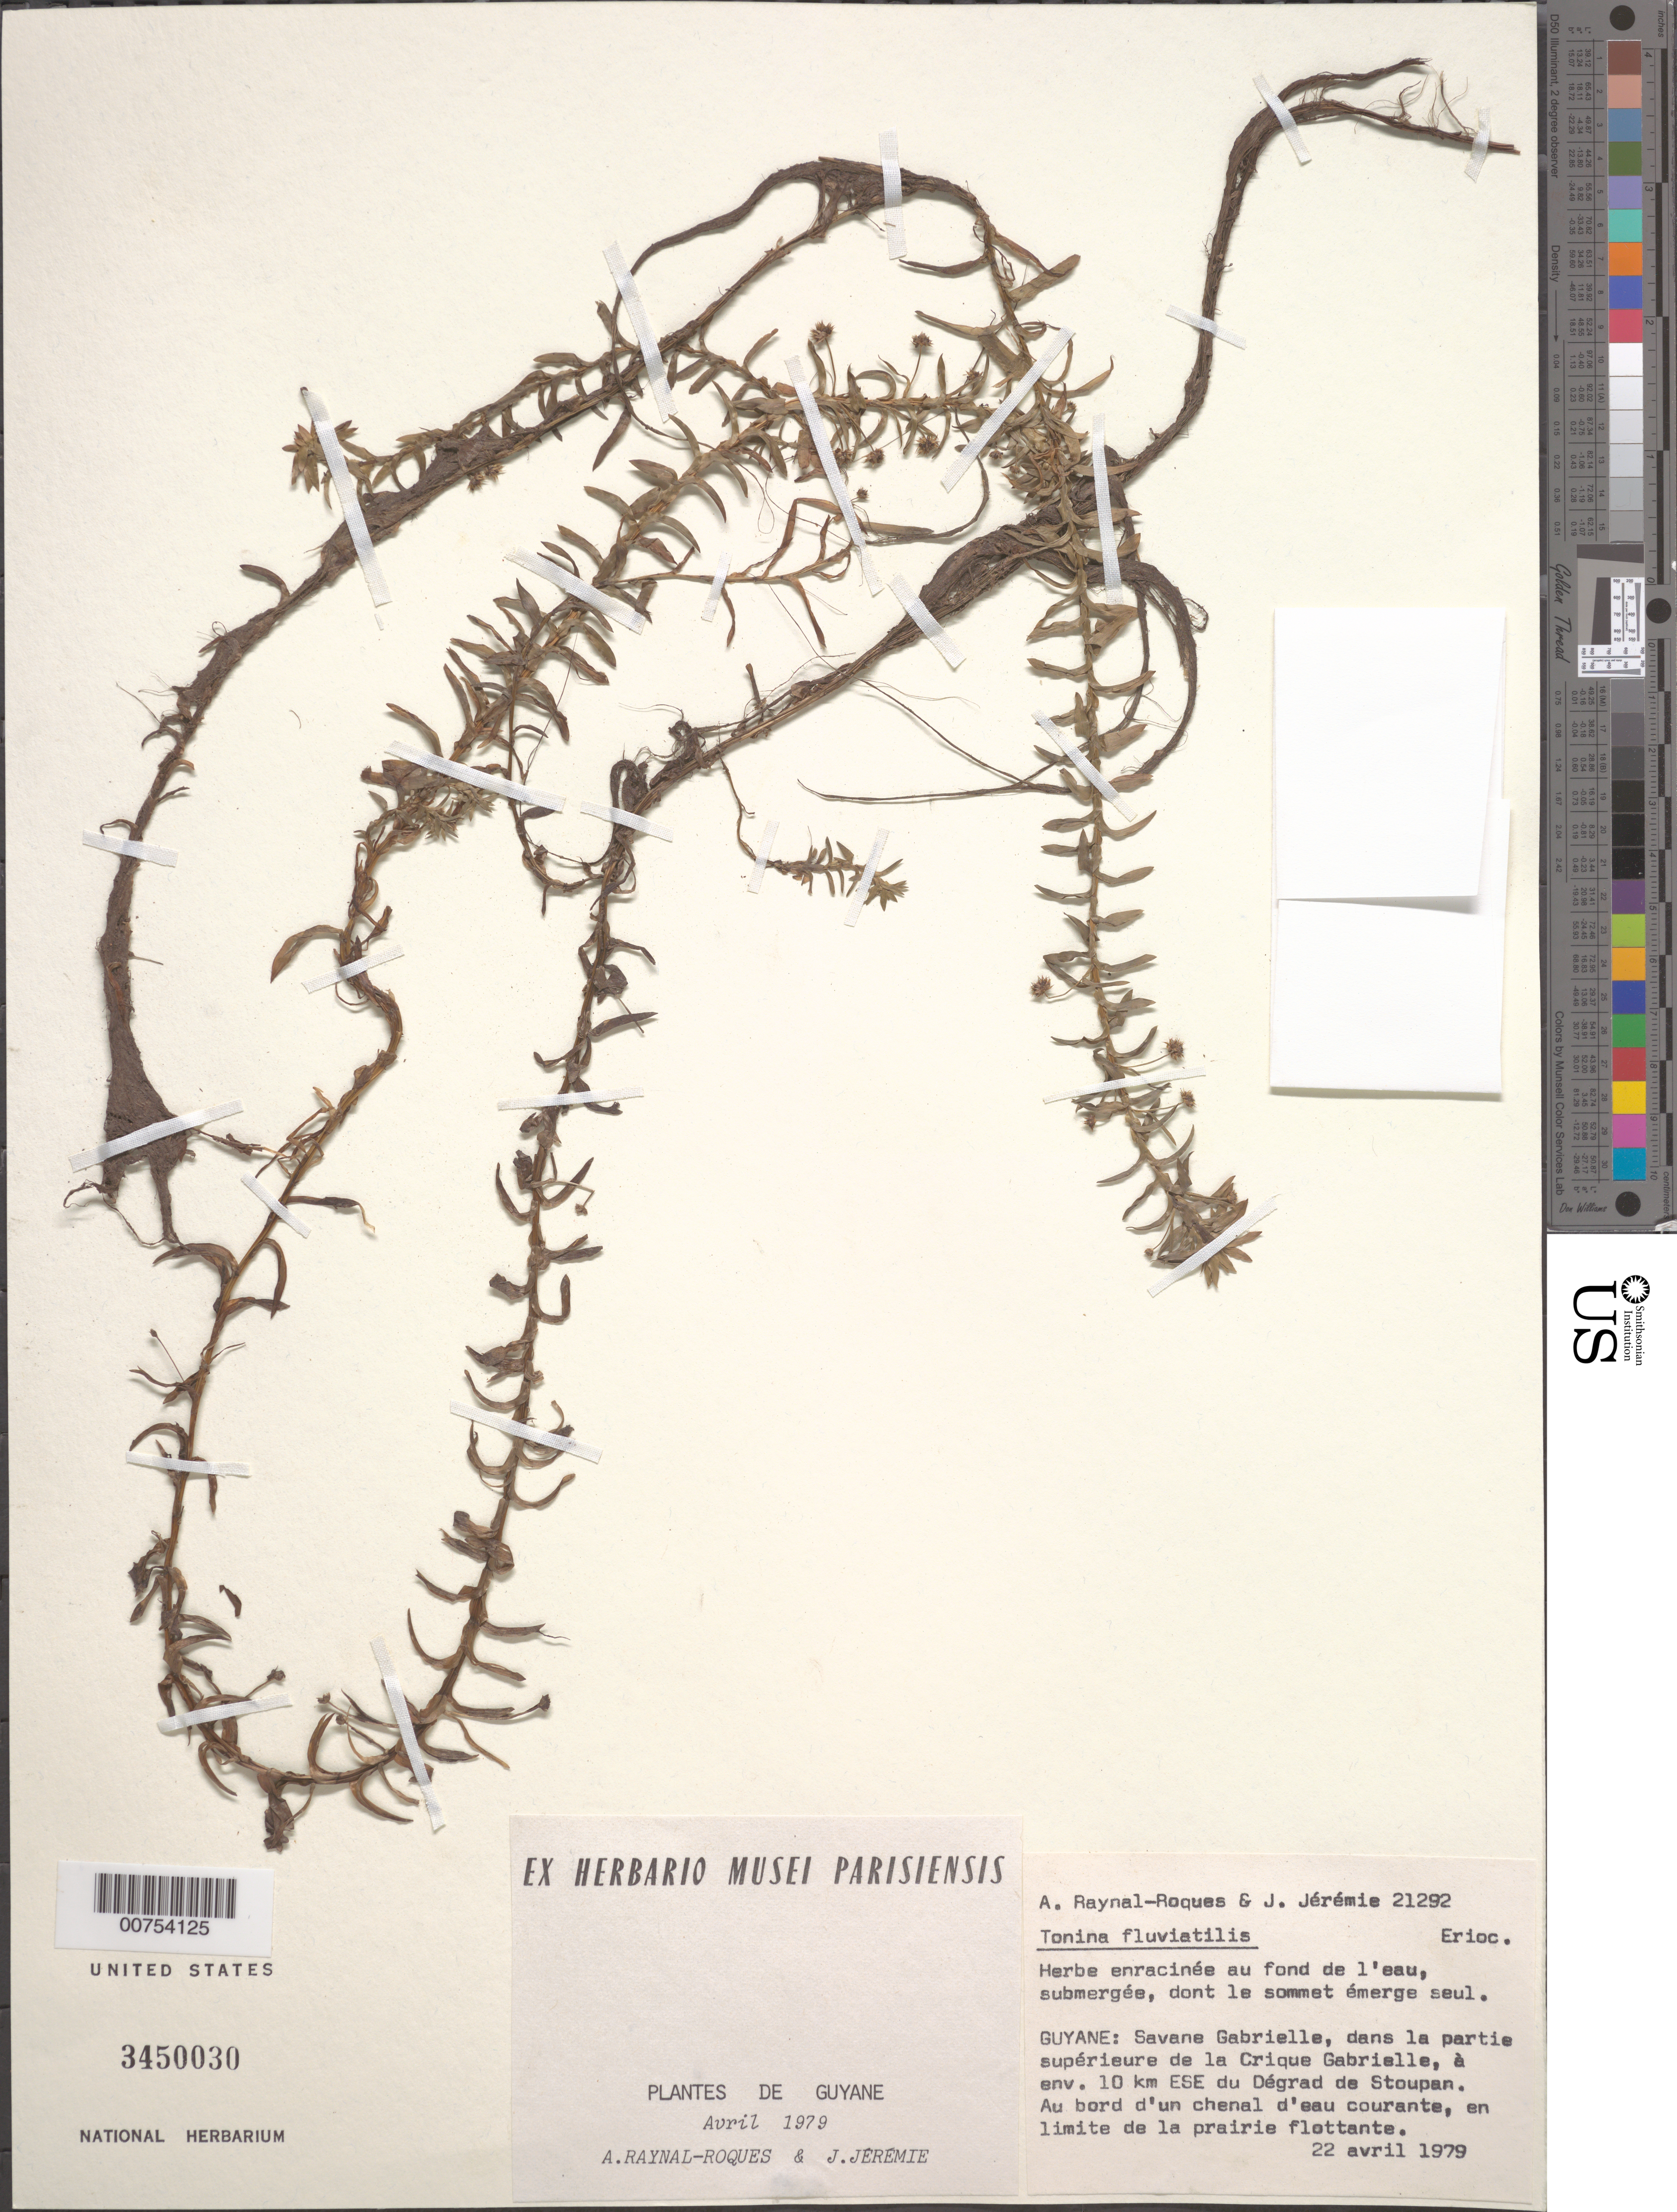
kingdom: Plantae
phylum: Tracheophyta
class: Liliopsida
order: Poales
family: Eriocaulaceae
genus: Tonina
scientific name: Tonina fluviatilis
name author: Aubl.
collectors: A. M. Raynal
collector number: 21292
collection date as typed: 22-Apr-79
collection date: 1979-04-22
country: French Guiana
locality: Savane Gabrielle, 10 km ESE Degrad de Stoupan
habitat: Au bord d'un chenal d'eau courante, en limite de la prairie flottante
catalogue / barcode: US 3450030